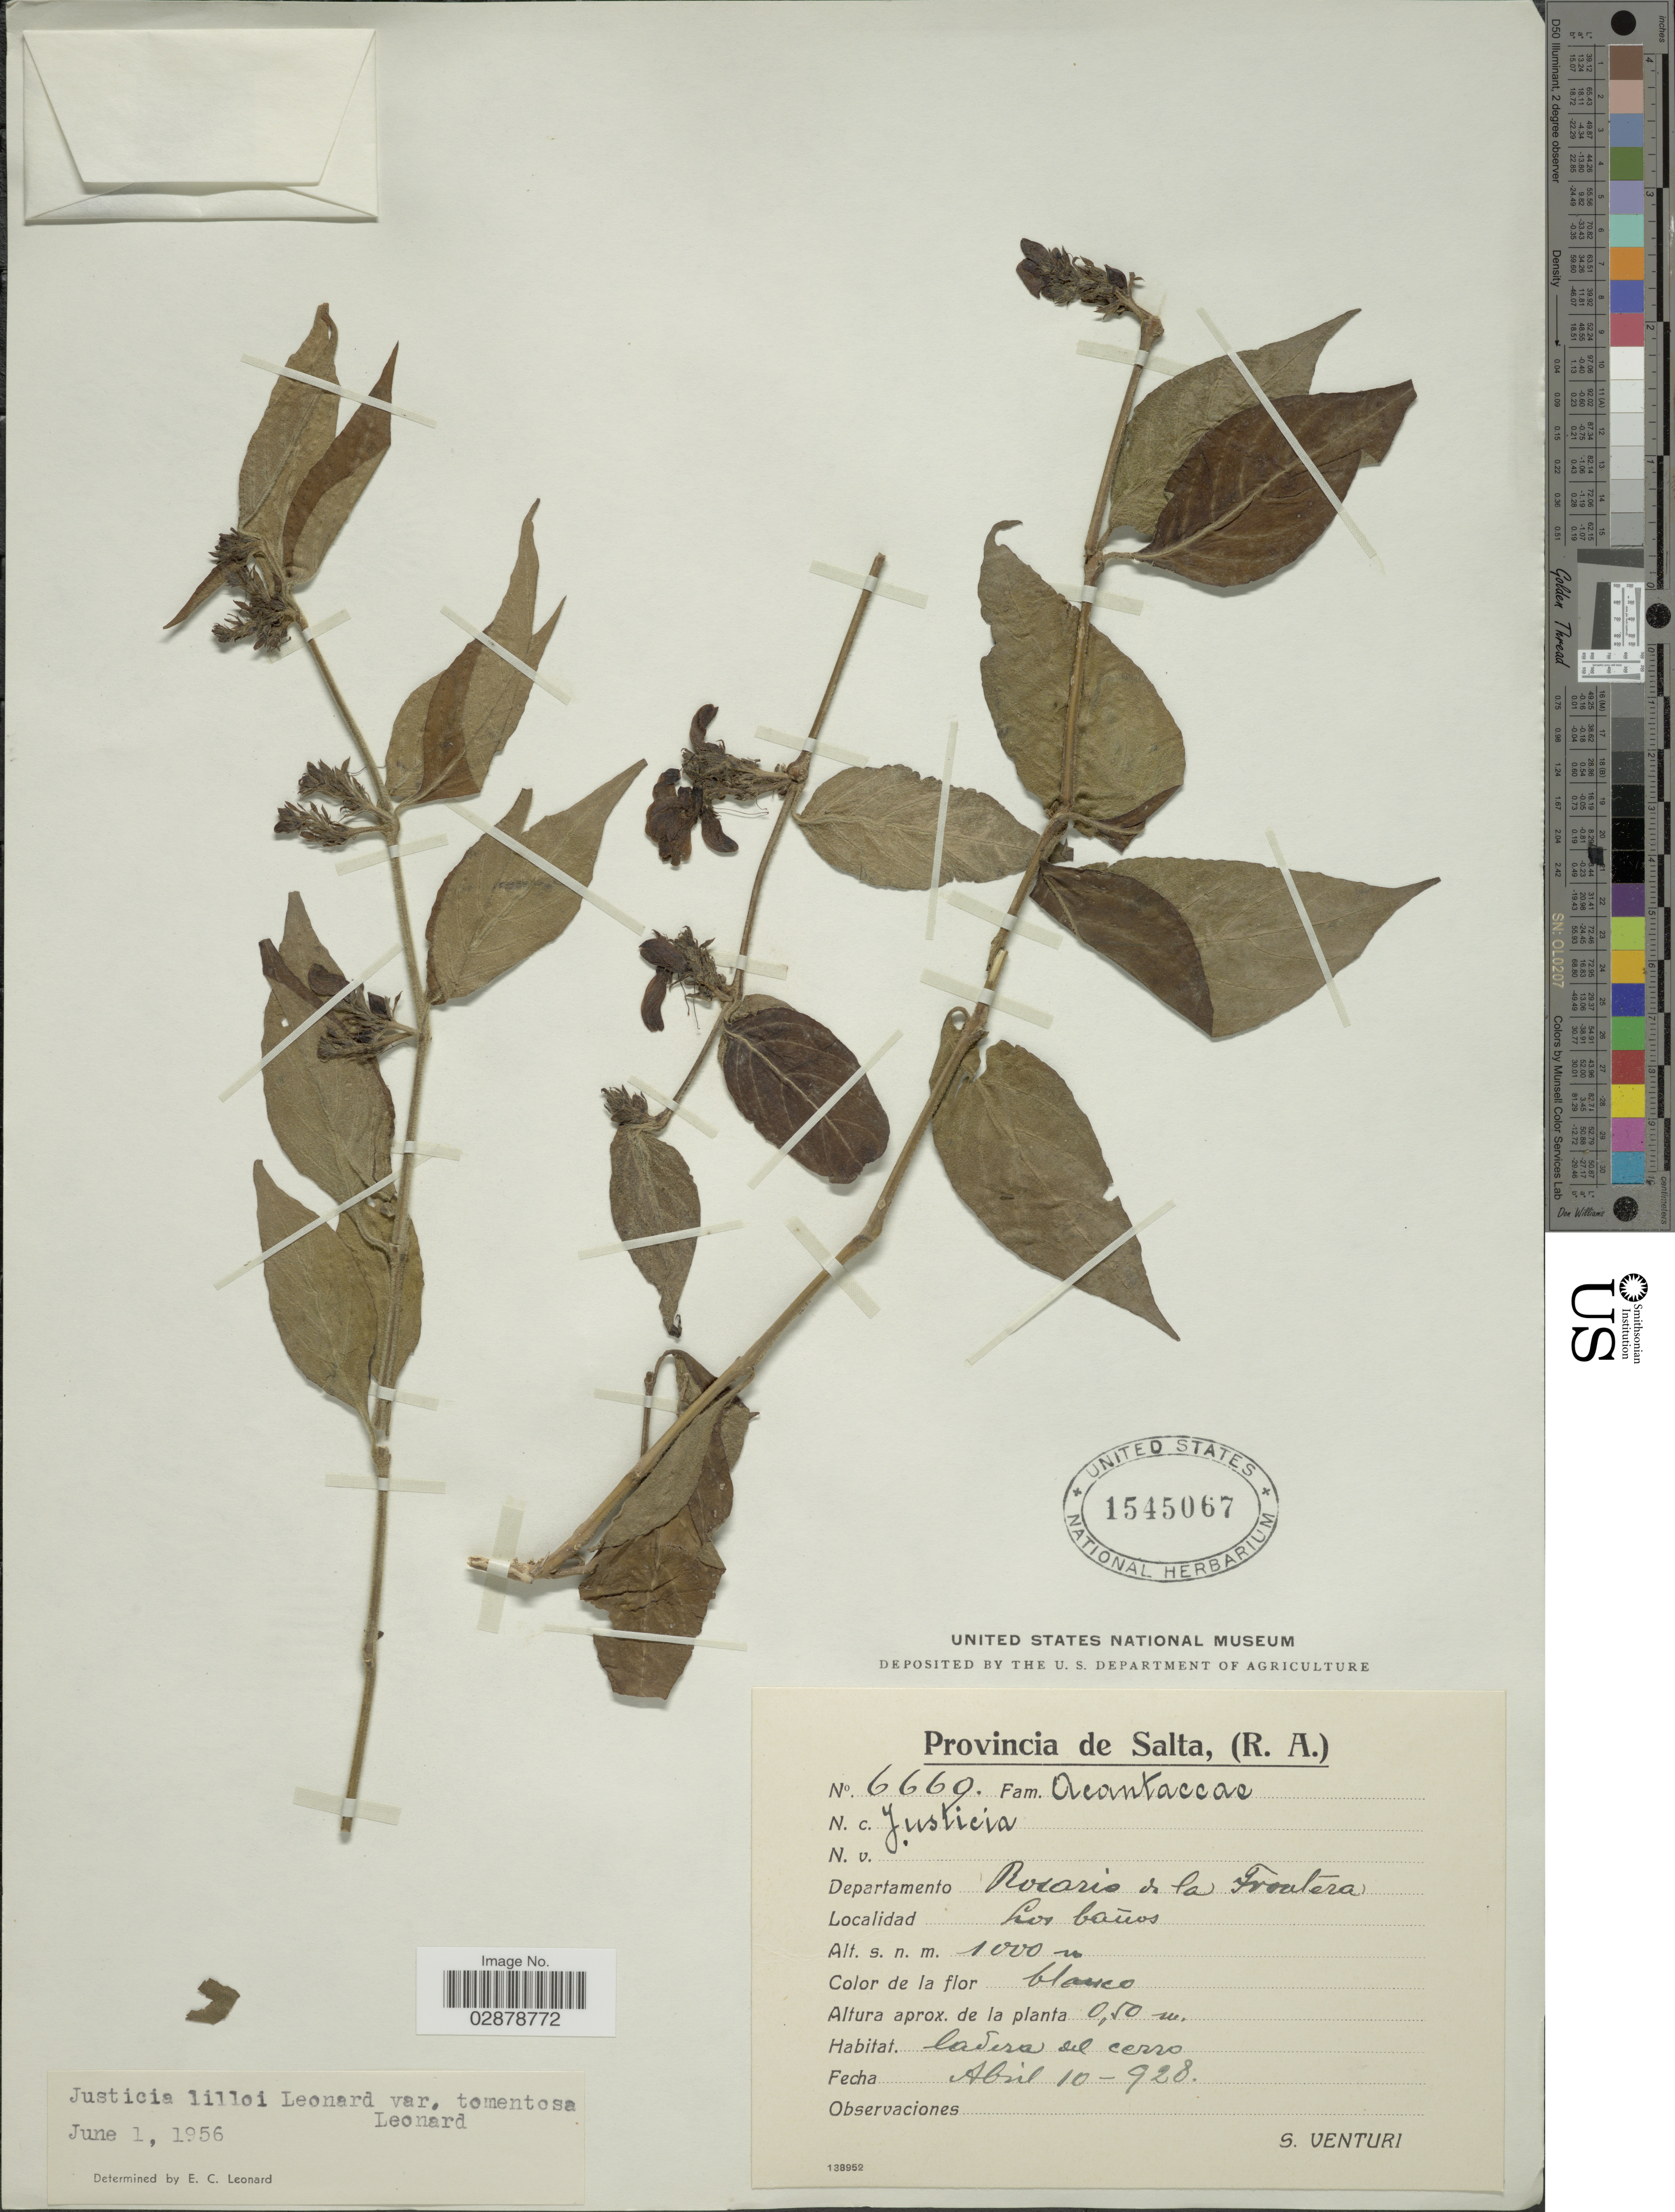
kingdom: Plantae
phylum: Tracheophyta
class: Magnoliopsida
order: Lamiales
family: Acanthaceae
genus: Justicia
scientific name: Justicia corumbensis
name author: (Lindau) Wassh. & C. Ezcurra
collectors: S. Venturi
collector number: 6669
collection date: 1928-04-10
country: Argentina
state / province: Salta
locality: Departamento Rosario de la Frontera. Los Baños.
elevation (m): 1000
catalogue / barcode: US 1545067